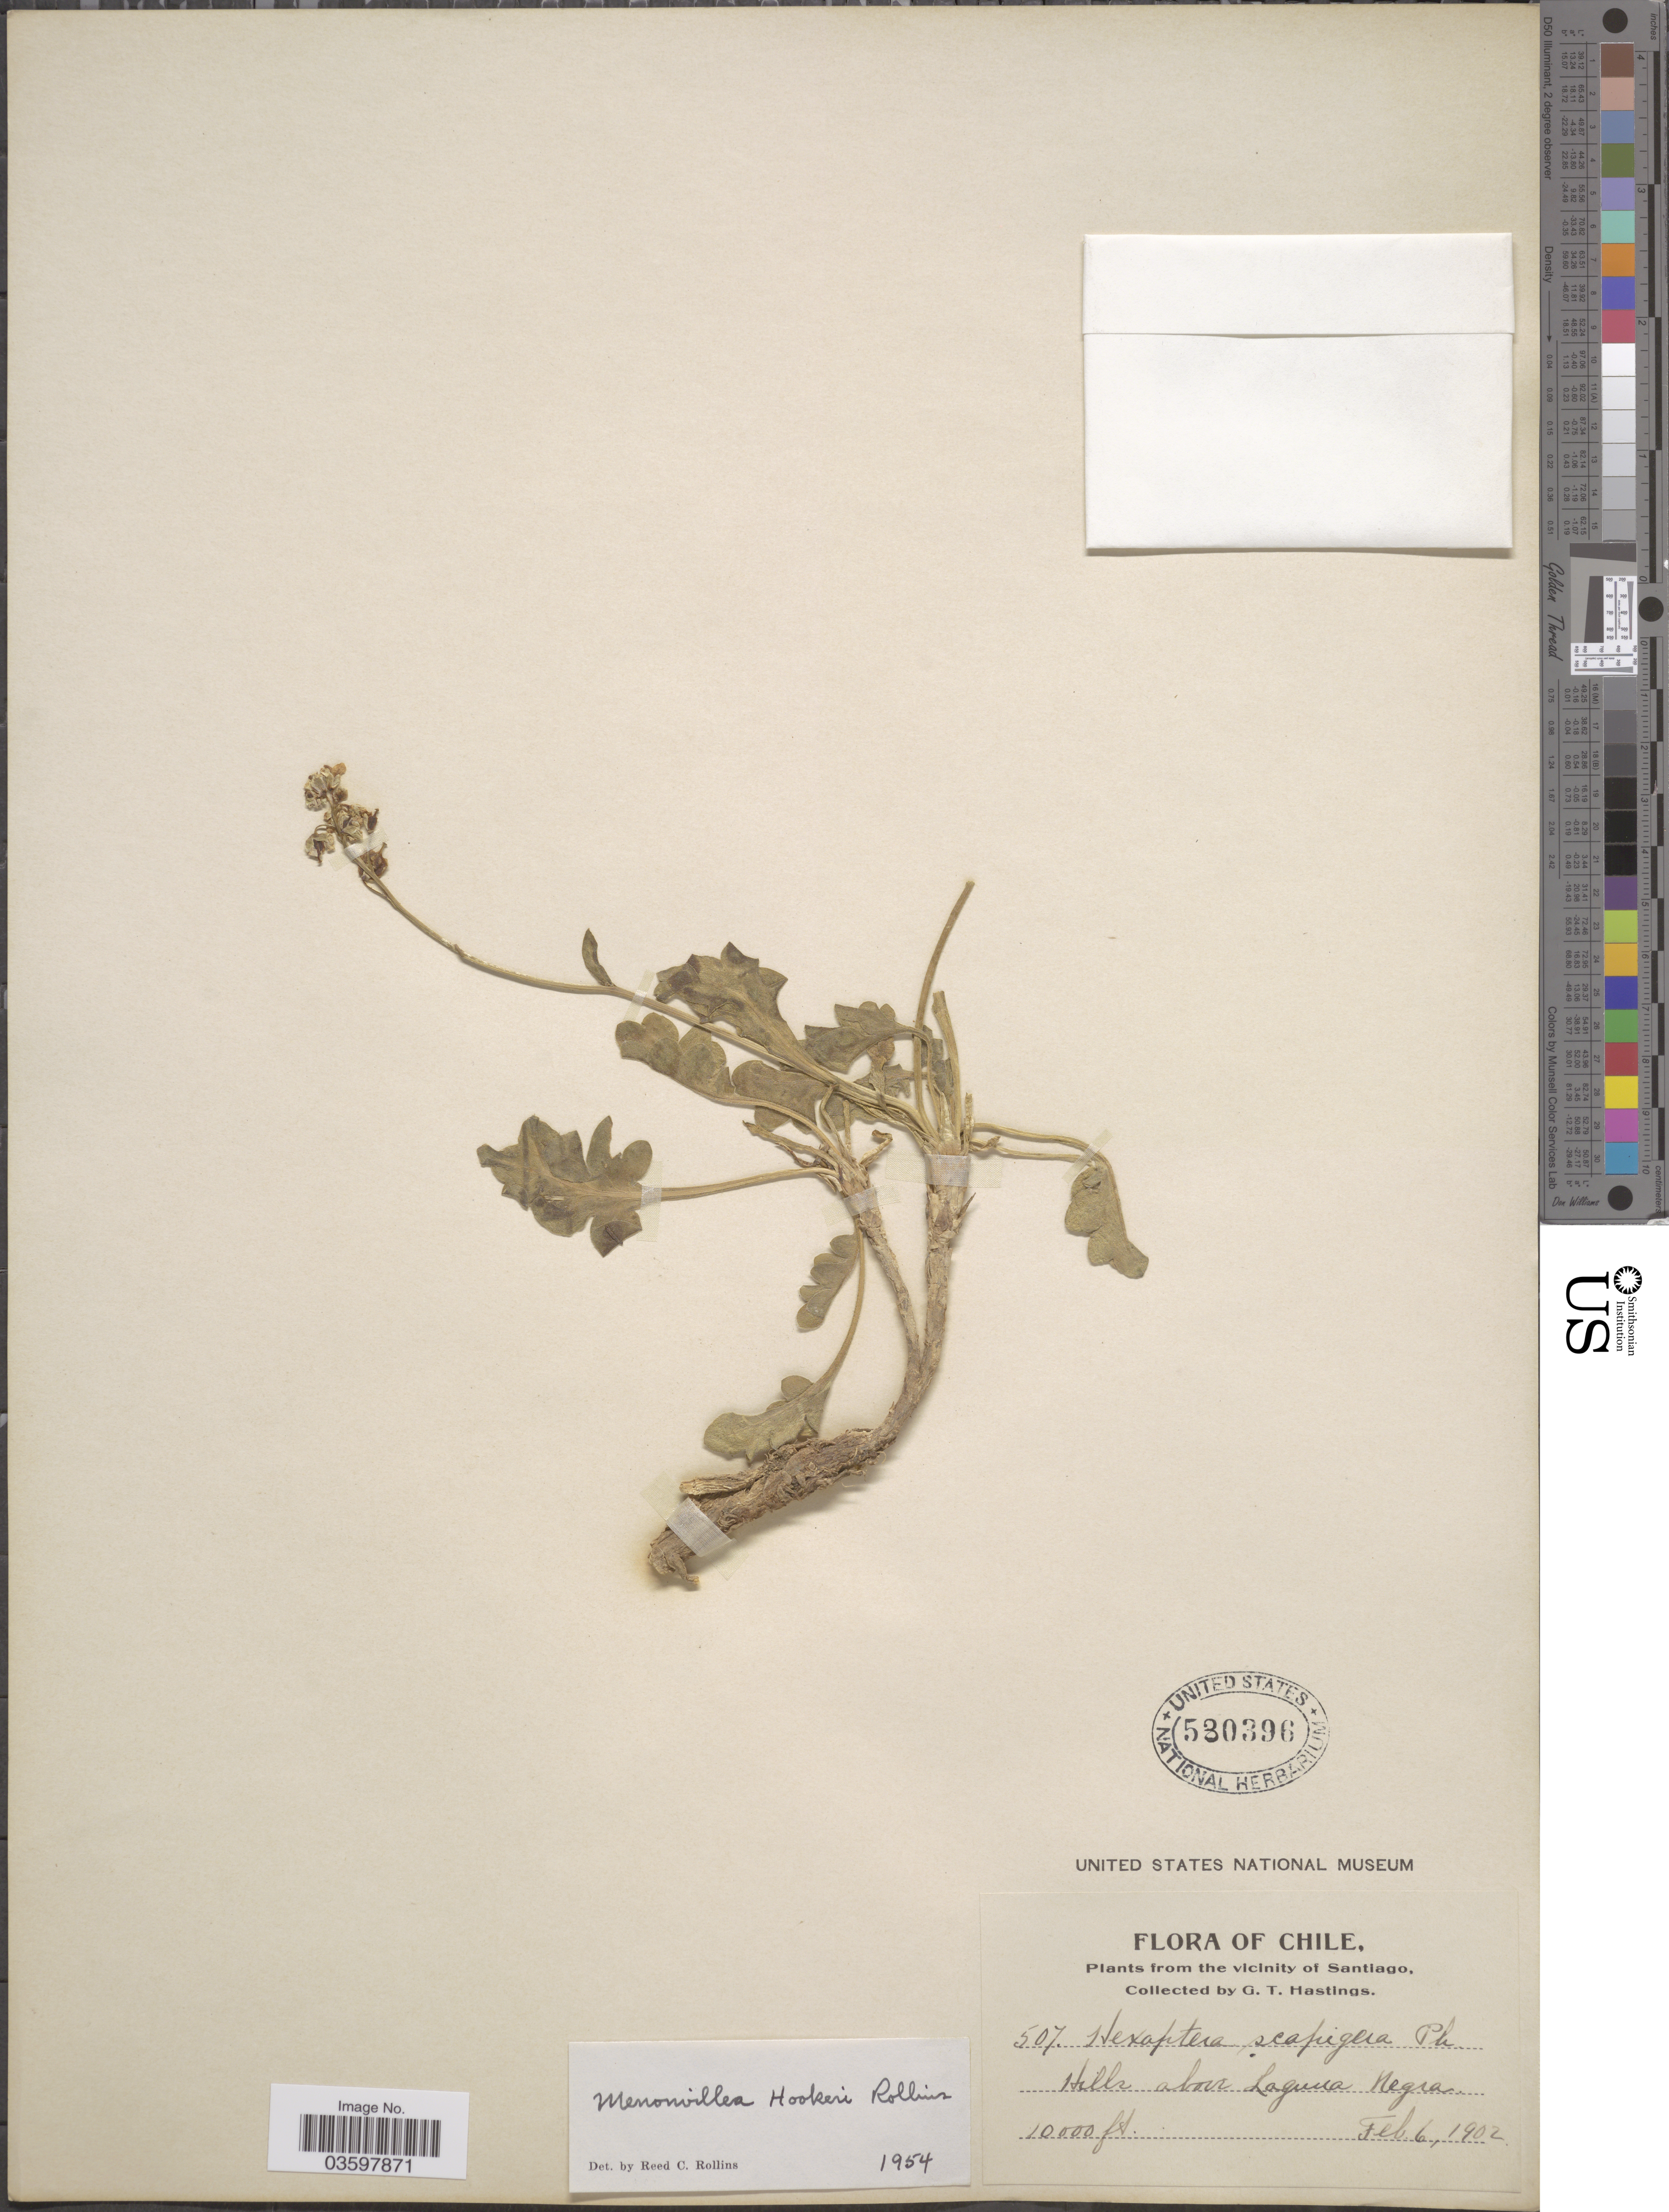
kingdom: Plantae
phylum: Tracheophyta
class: Magnoliopsida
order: Brassicales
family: Brassicaceae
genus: Menonvillea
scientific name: Menonvillea hookeri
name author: Rollins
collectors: G. Hastings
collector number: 507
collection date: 1902-02-06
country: Chile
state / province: Región Metropolitana (RM)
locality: Vicinity of Santiago. Hills above Laguna Negra.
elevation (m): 3048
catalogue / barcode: US 530396